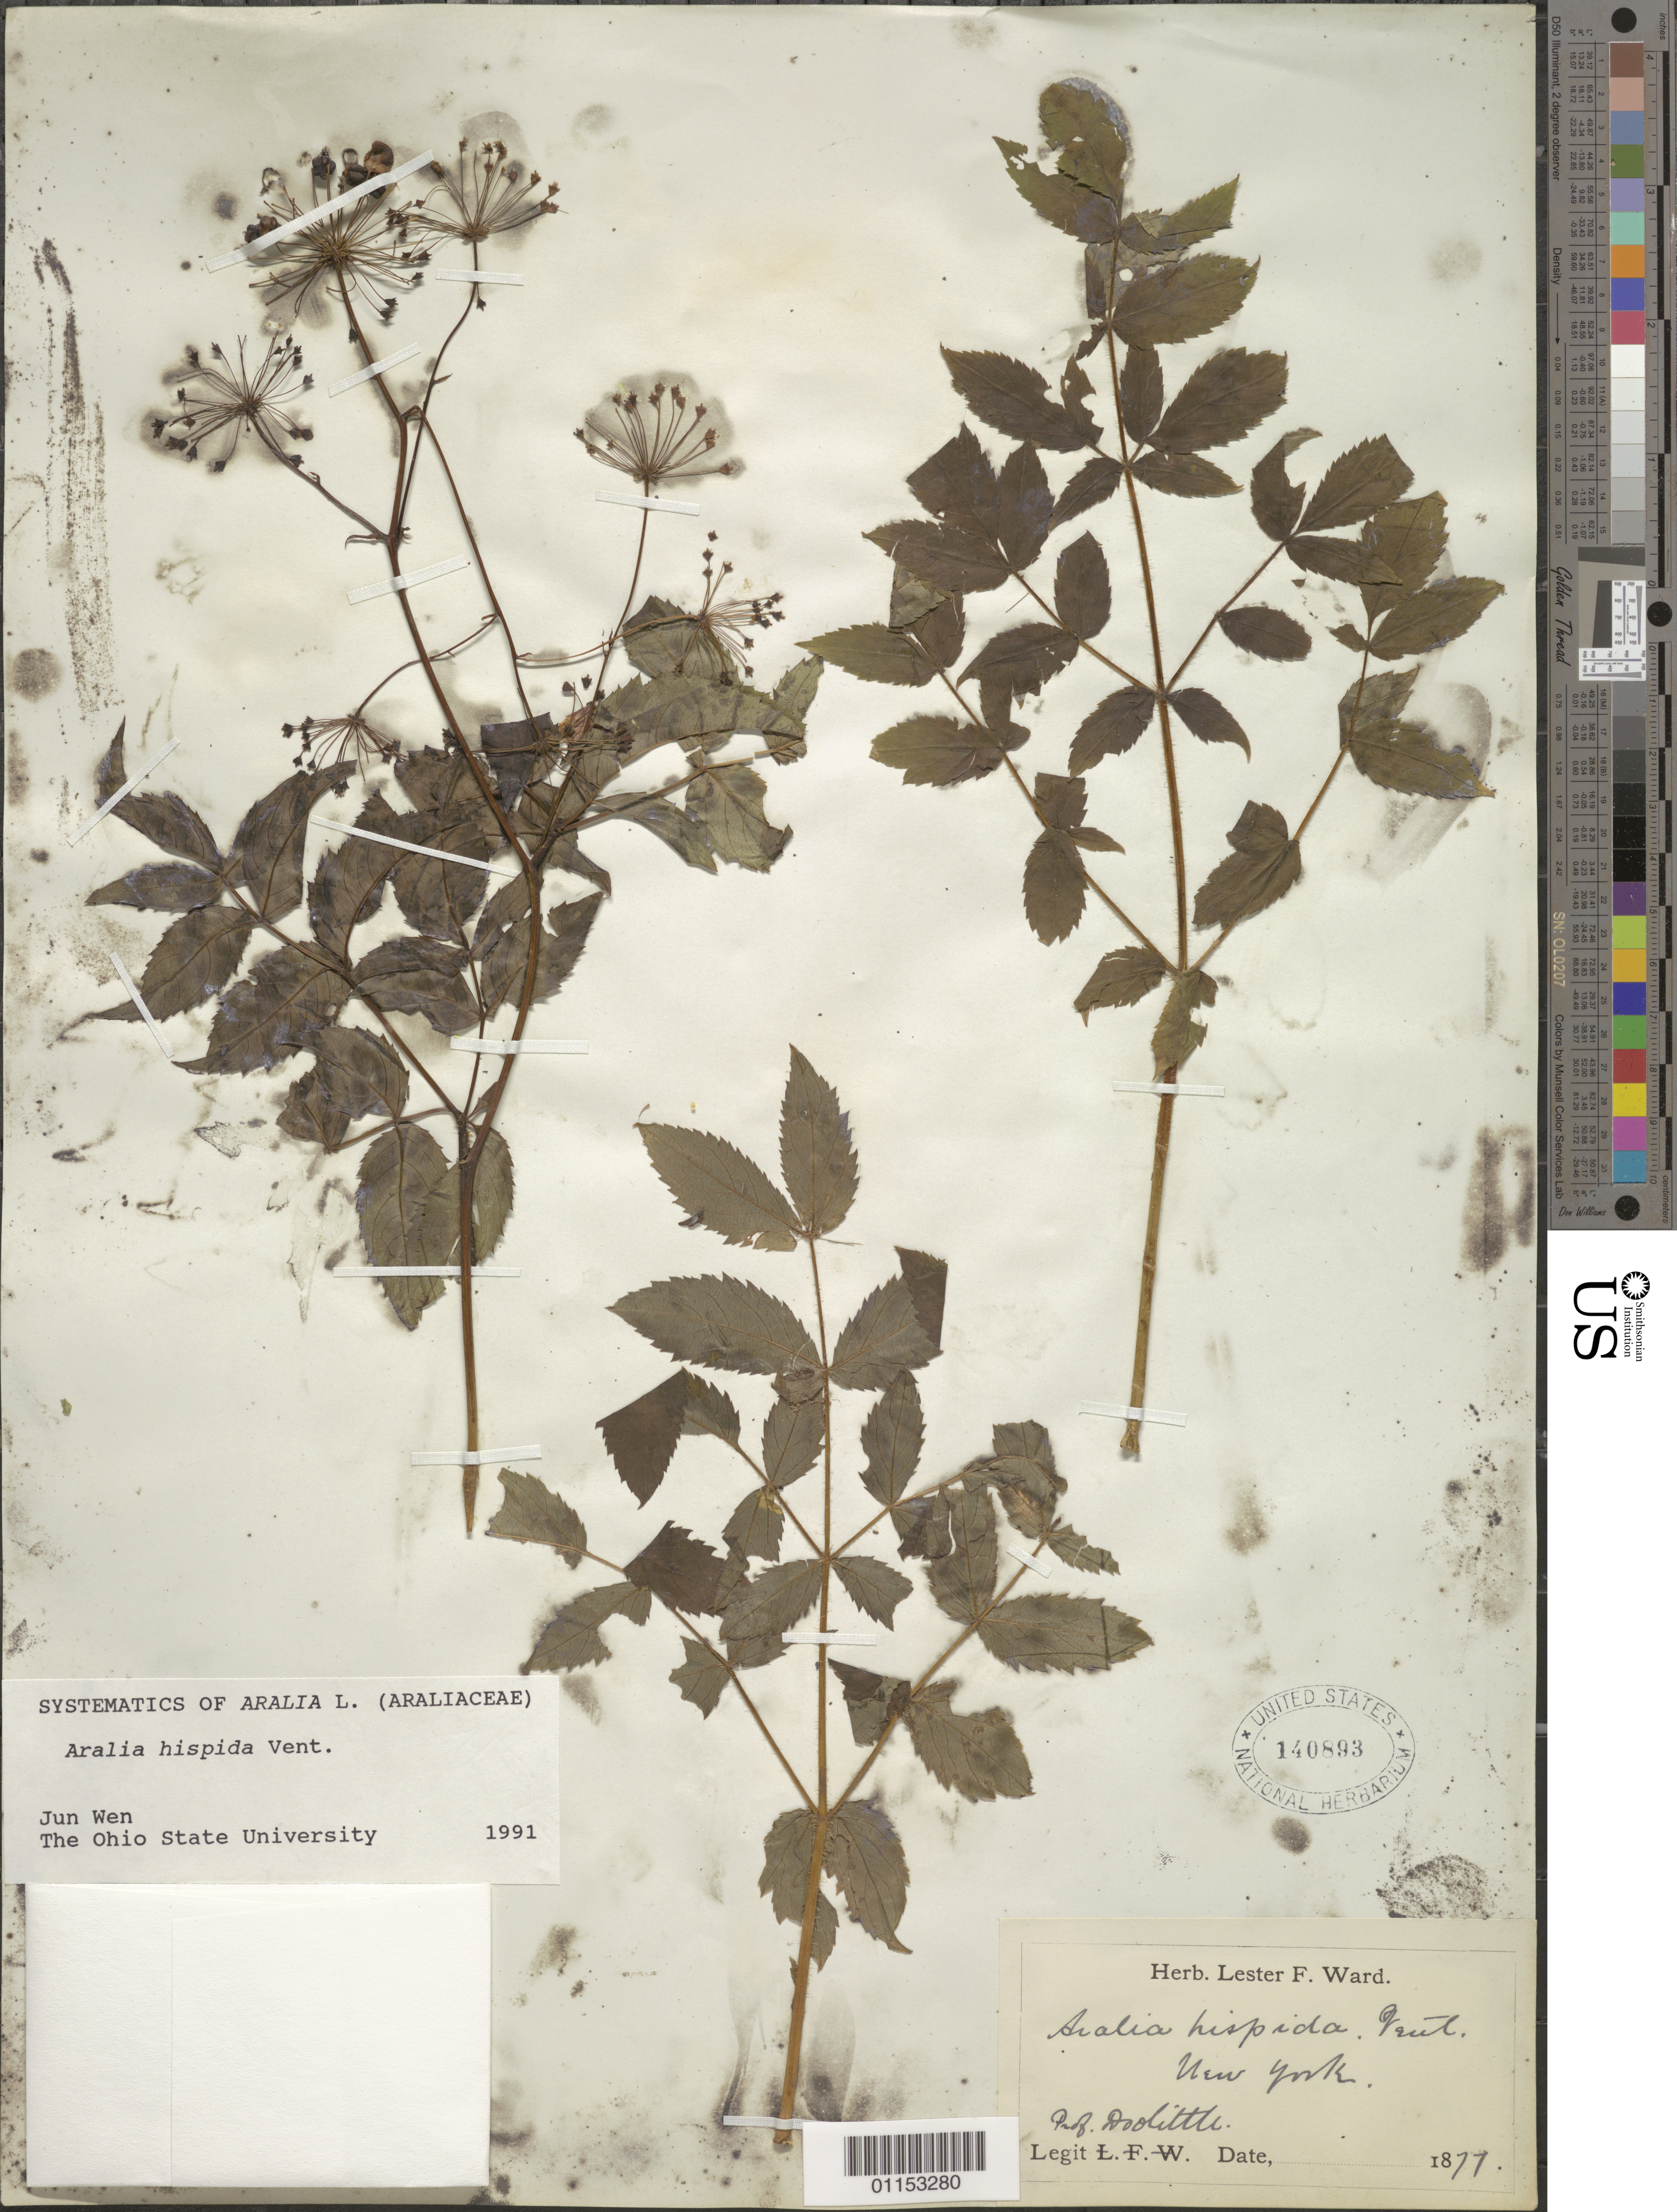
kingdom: Plantae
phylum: Tracheophyta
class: Magnoliopsida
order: Apiales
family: Araliaceae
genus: Aralia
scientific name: Aralia hispida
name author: Vent.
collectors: L. F. Ward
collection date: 1877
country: United States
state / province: New York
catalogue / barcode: US 140893